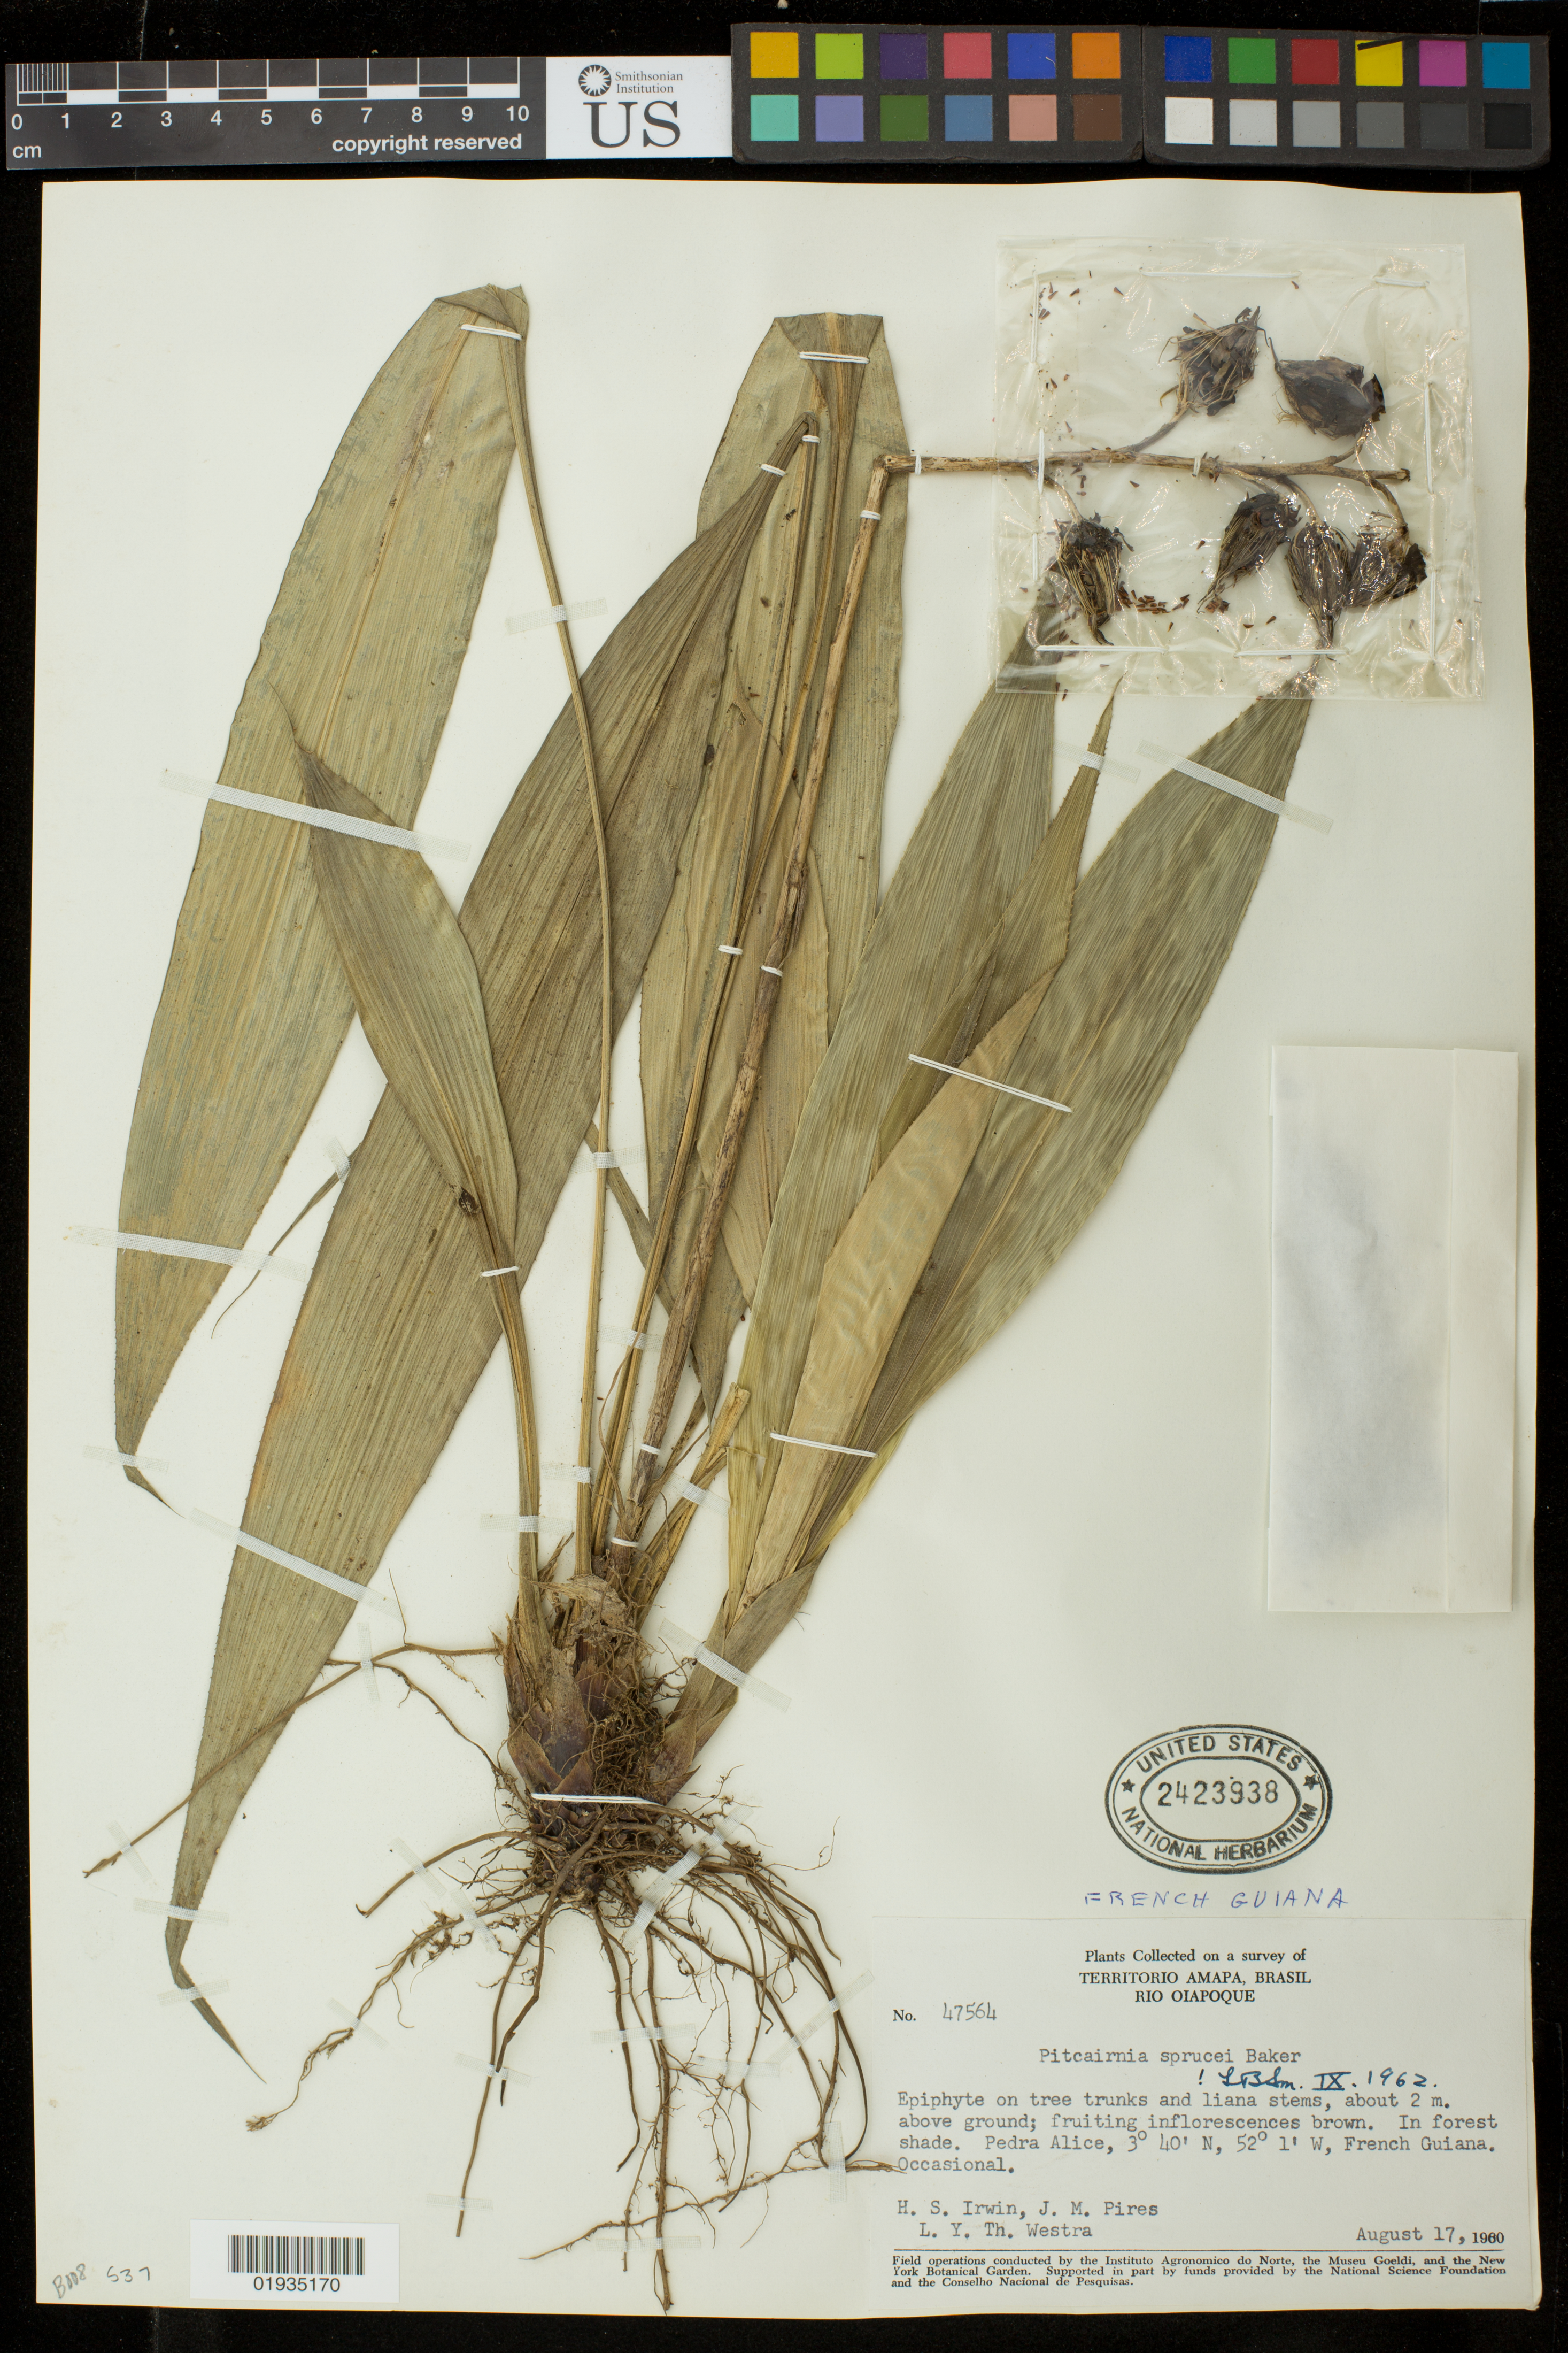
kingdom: Plantae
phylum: Tracheophyta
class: Liliopsida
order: Poales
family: Bromeliaceae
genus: Pitcairnia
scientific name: Pitcairnia sprucei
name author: Baker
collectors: H. Irwin, J. M. Pires & L. Y. T. Westra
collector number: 47564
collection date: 1960-08-17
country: French Guiana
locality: Rio Oiapoque. Pedra Alice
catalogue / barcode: US 2423938